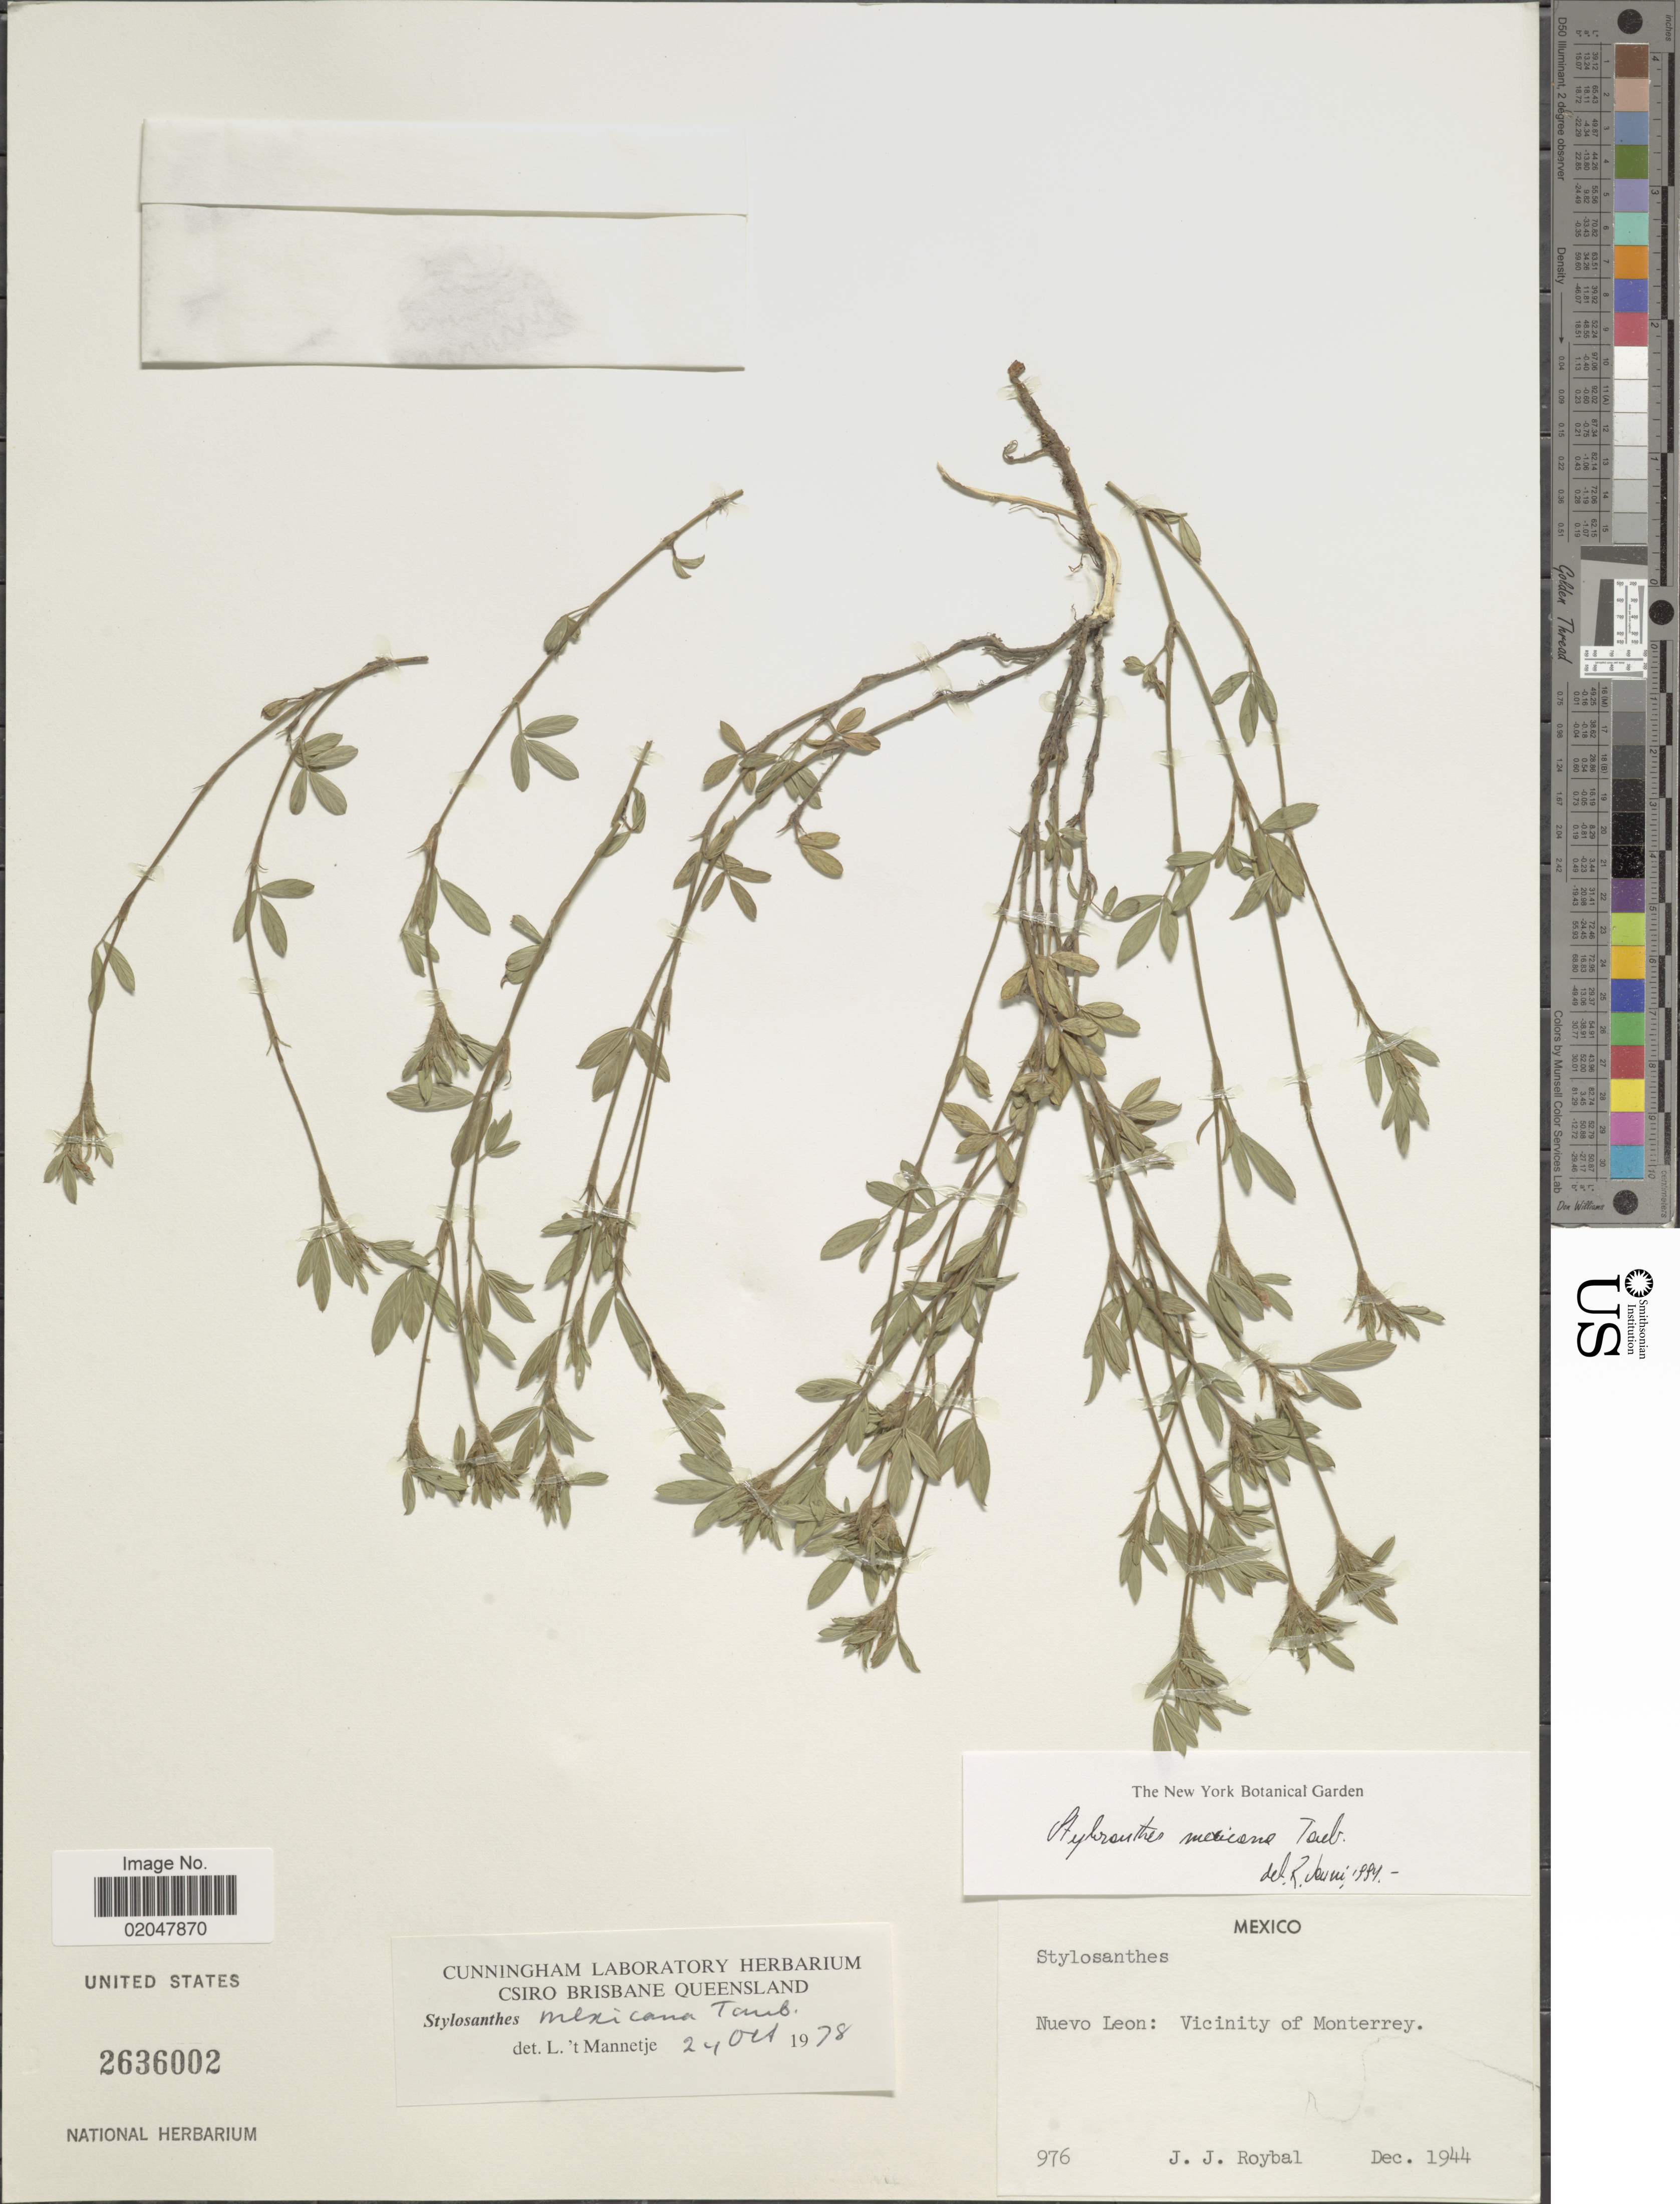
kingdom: Plantae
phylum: Tracheophyta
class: Magnoliopsida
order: Fabales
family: Fabaceae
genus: Stylosanthes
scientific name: Stylosanthes mexicana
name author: Taub.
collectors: J. J. Roybal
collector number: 976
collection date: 1944-12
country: Mexico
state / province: Nuevo León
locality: Vicinity of Monterrey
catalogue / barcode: US 2636002